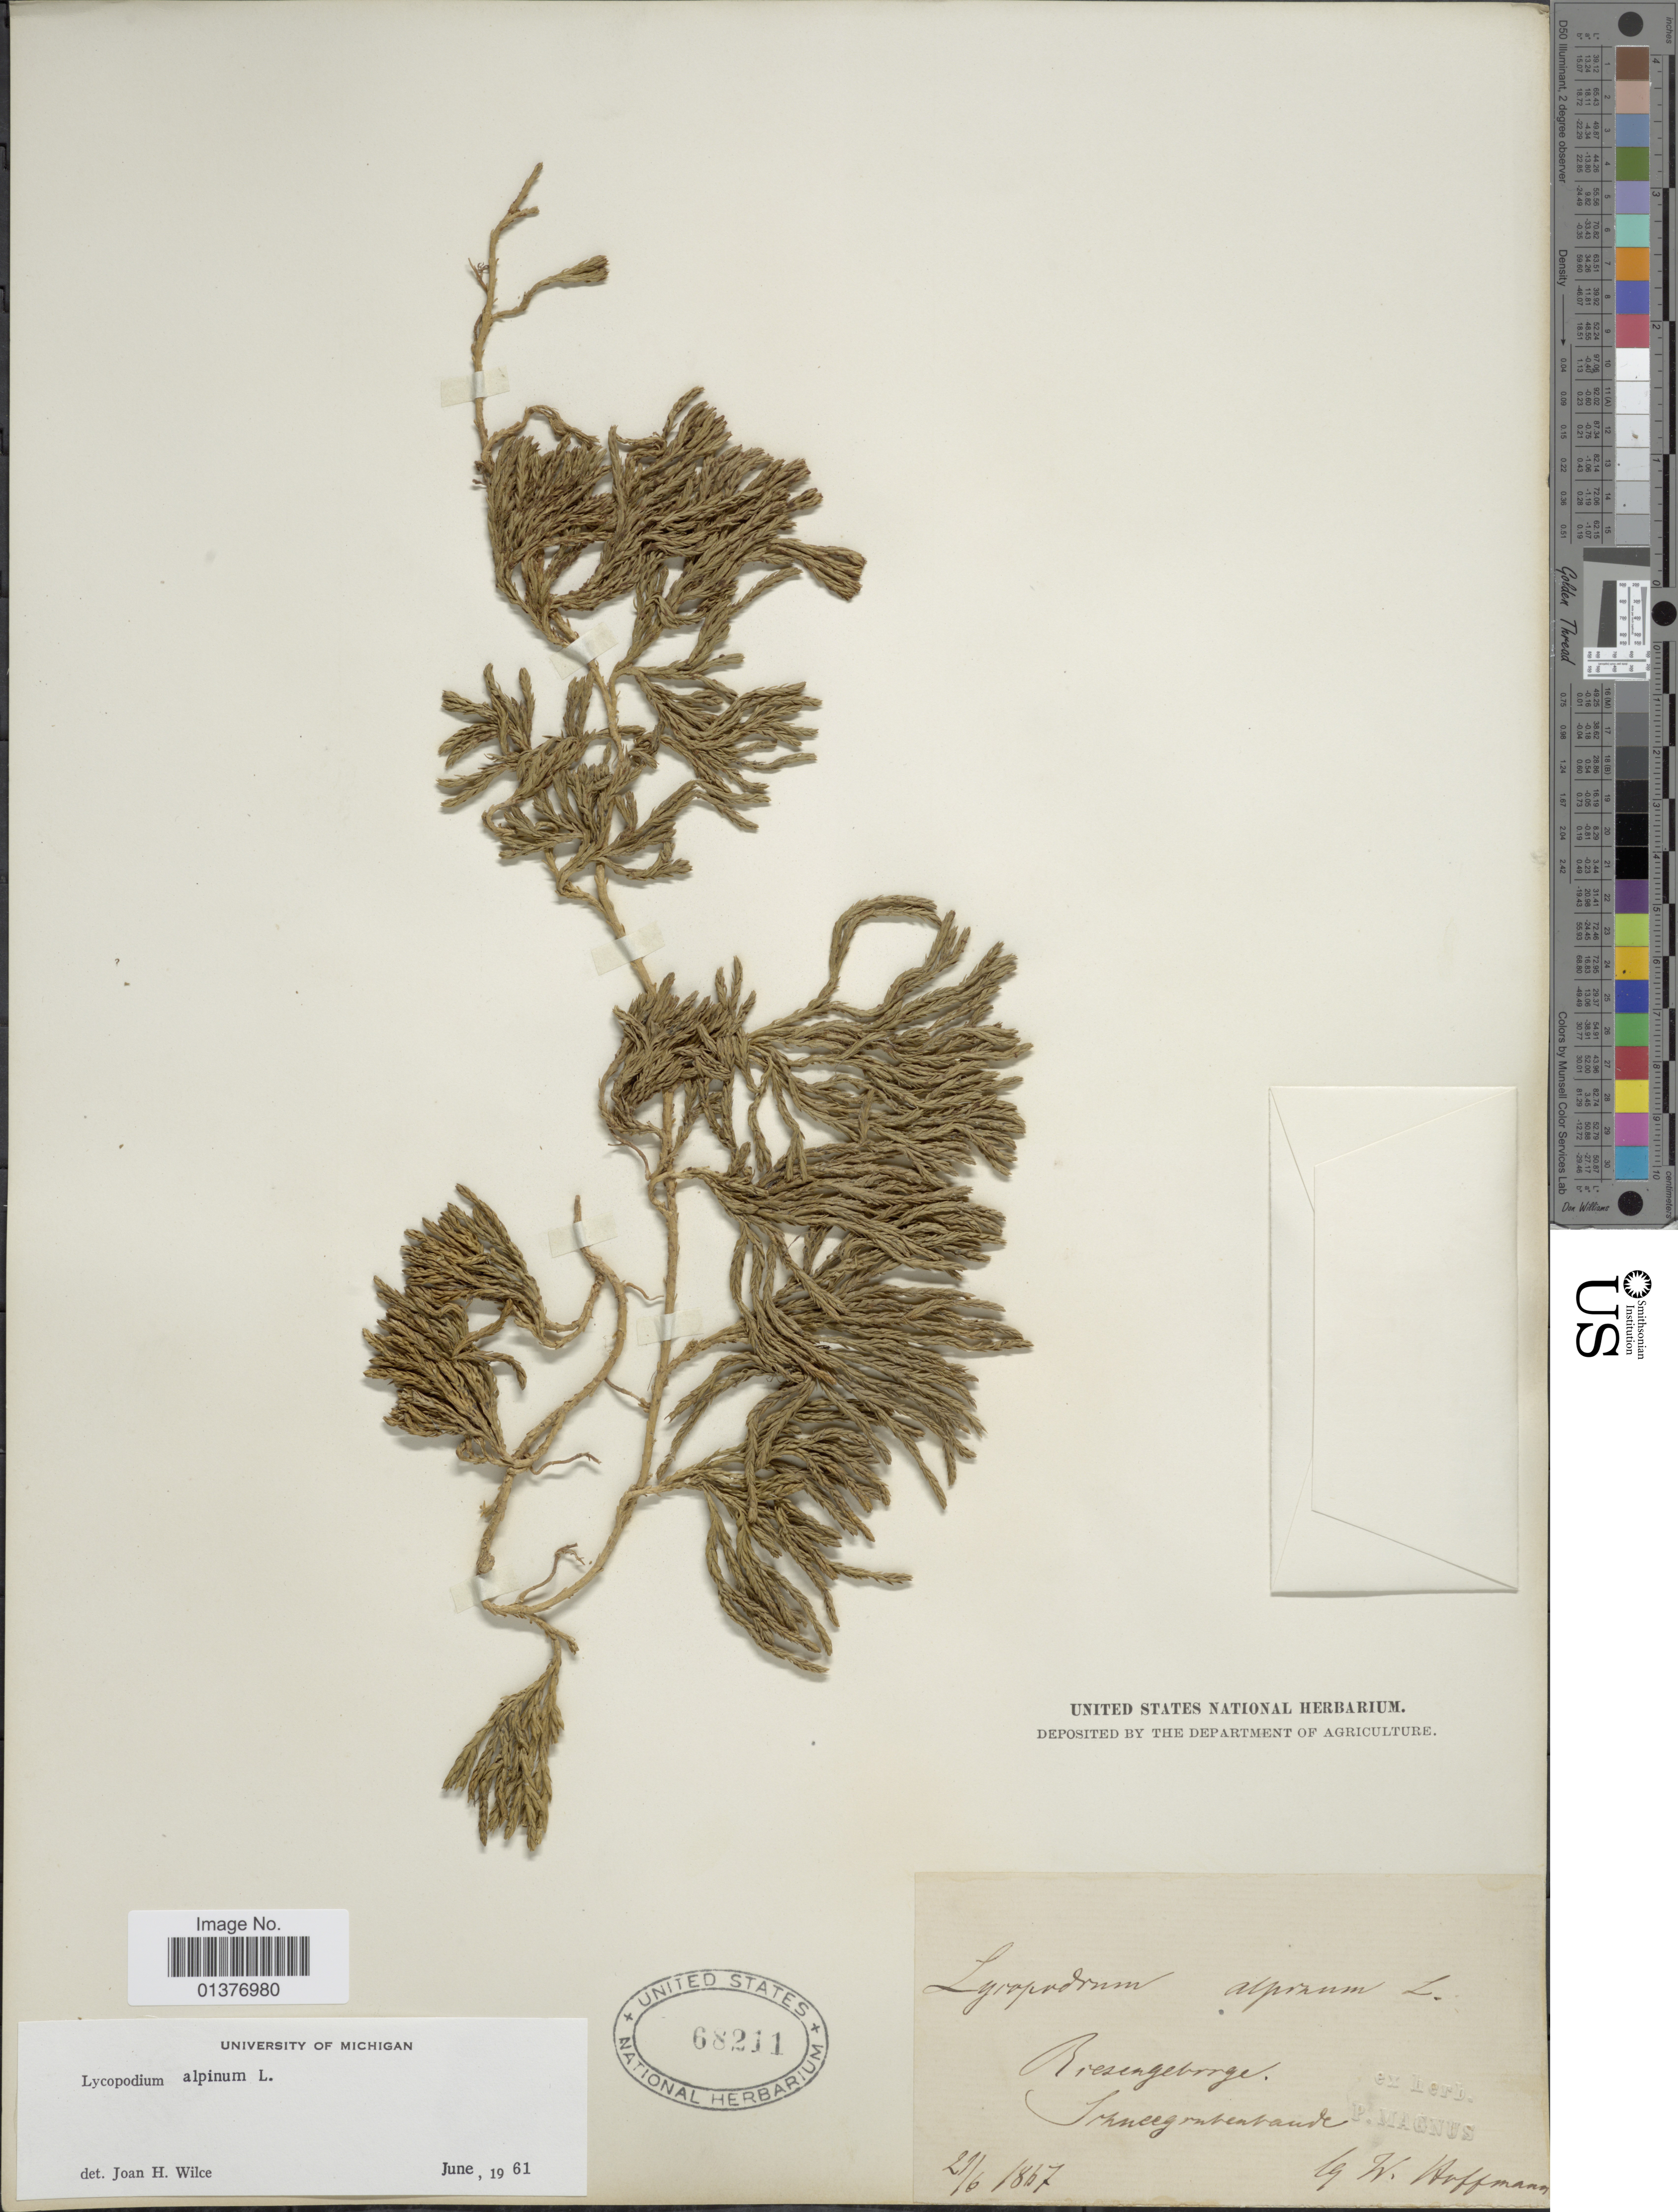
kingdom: Plantae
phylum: Tracheophyta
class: Lycopodiopsida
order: Lycopodiales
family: Lycopodiaceae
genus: Diphasiastrum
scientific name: Diphasiastrum alpinum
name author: (L.) Holub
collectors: W. Hoffmann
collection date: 1867-06-21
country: Poland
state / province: Dolnoslaskie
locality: Riesengebirge, Schneegrubenbaude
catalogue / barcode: US 68211